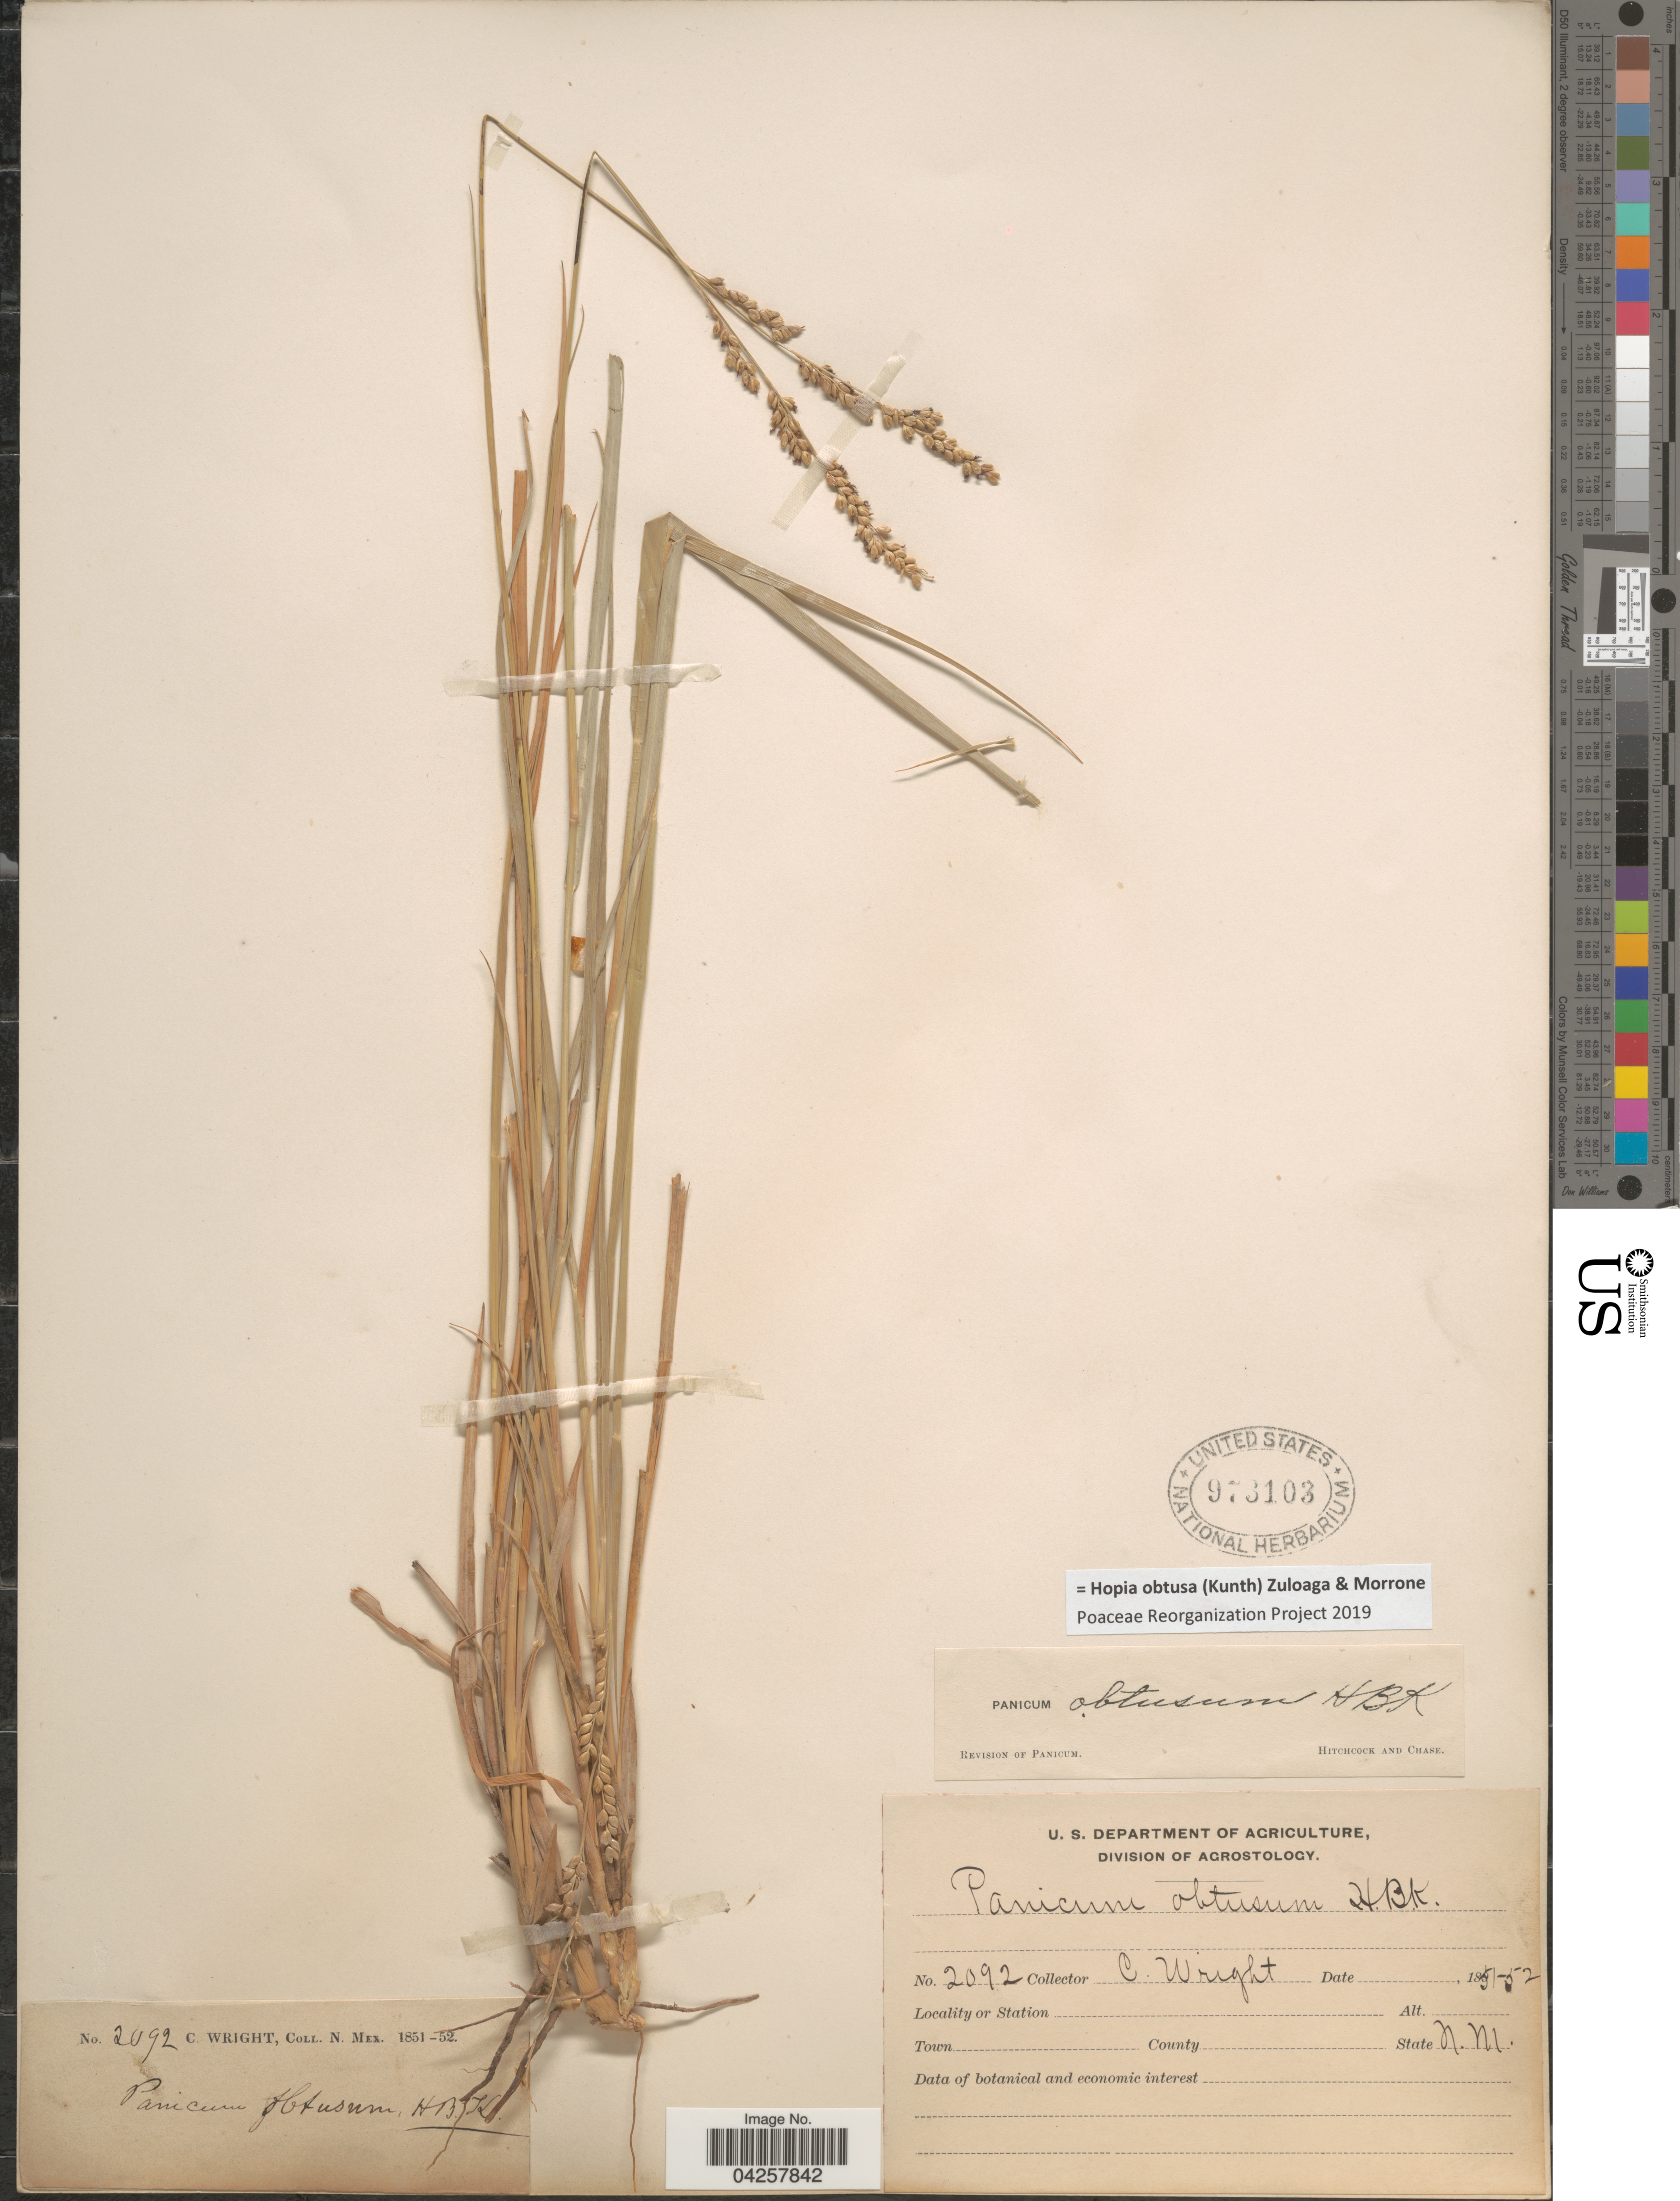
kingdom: Plantae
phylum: Tracheophyta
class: Liliopsida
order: Poales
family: Poaceae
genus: Hopia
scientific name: Hopia obtusa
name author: (Kunth) Zuloaga & Morrone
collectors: C. Wright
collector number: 2092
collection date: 1851/1852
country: United States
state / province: New Mexico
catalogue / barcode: US 973103